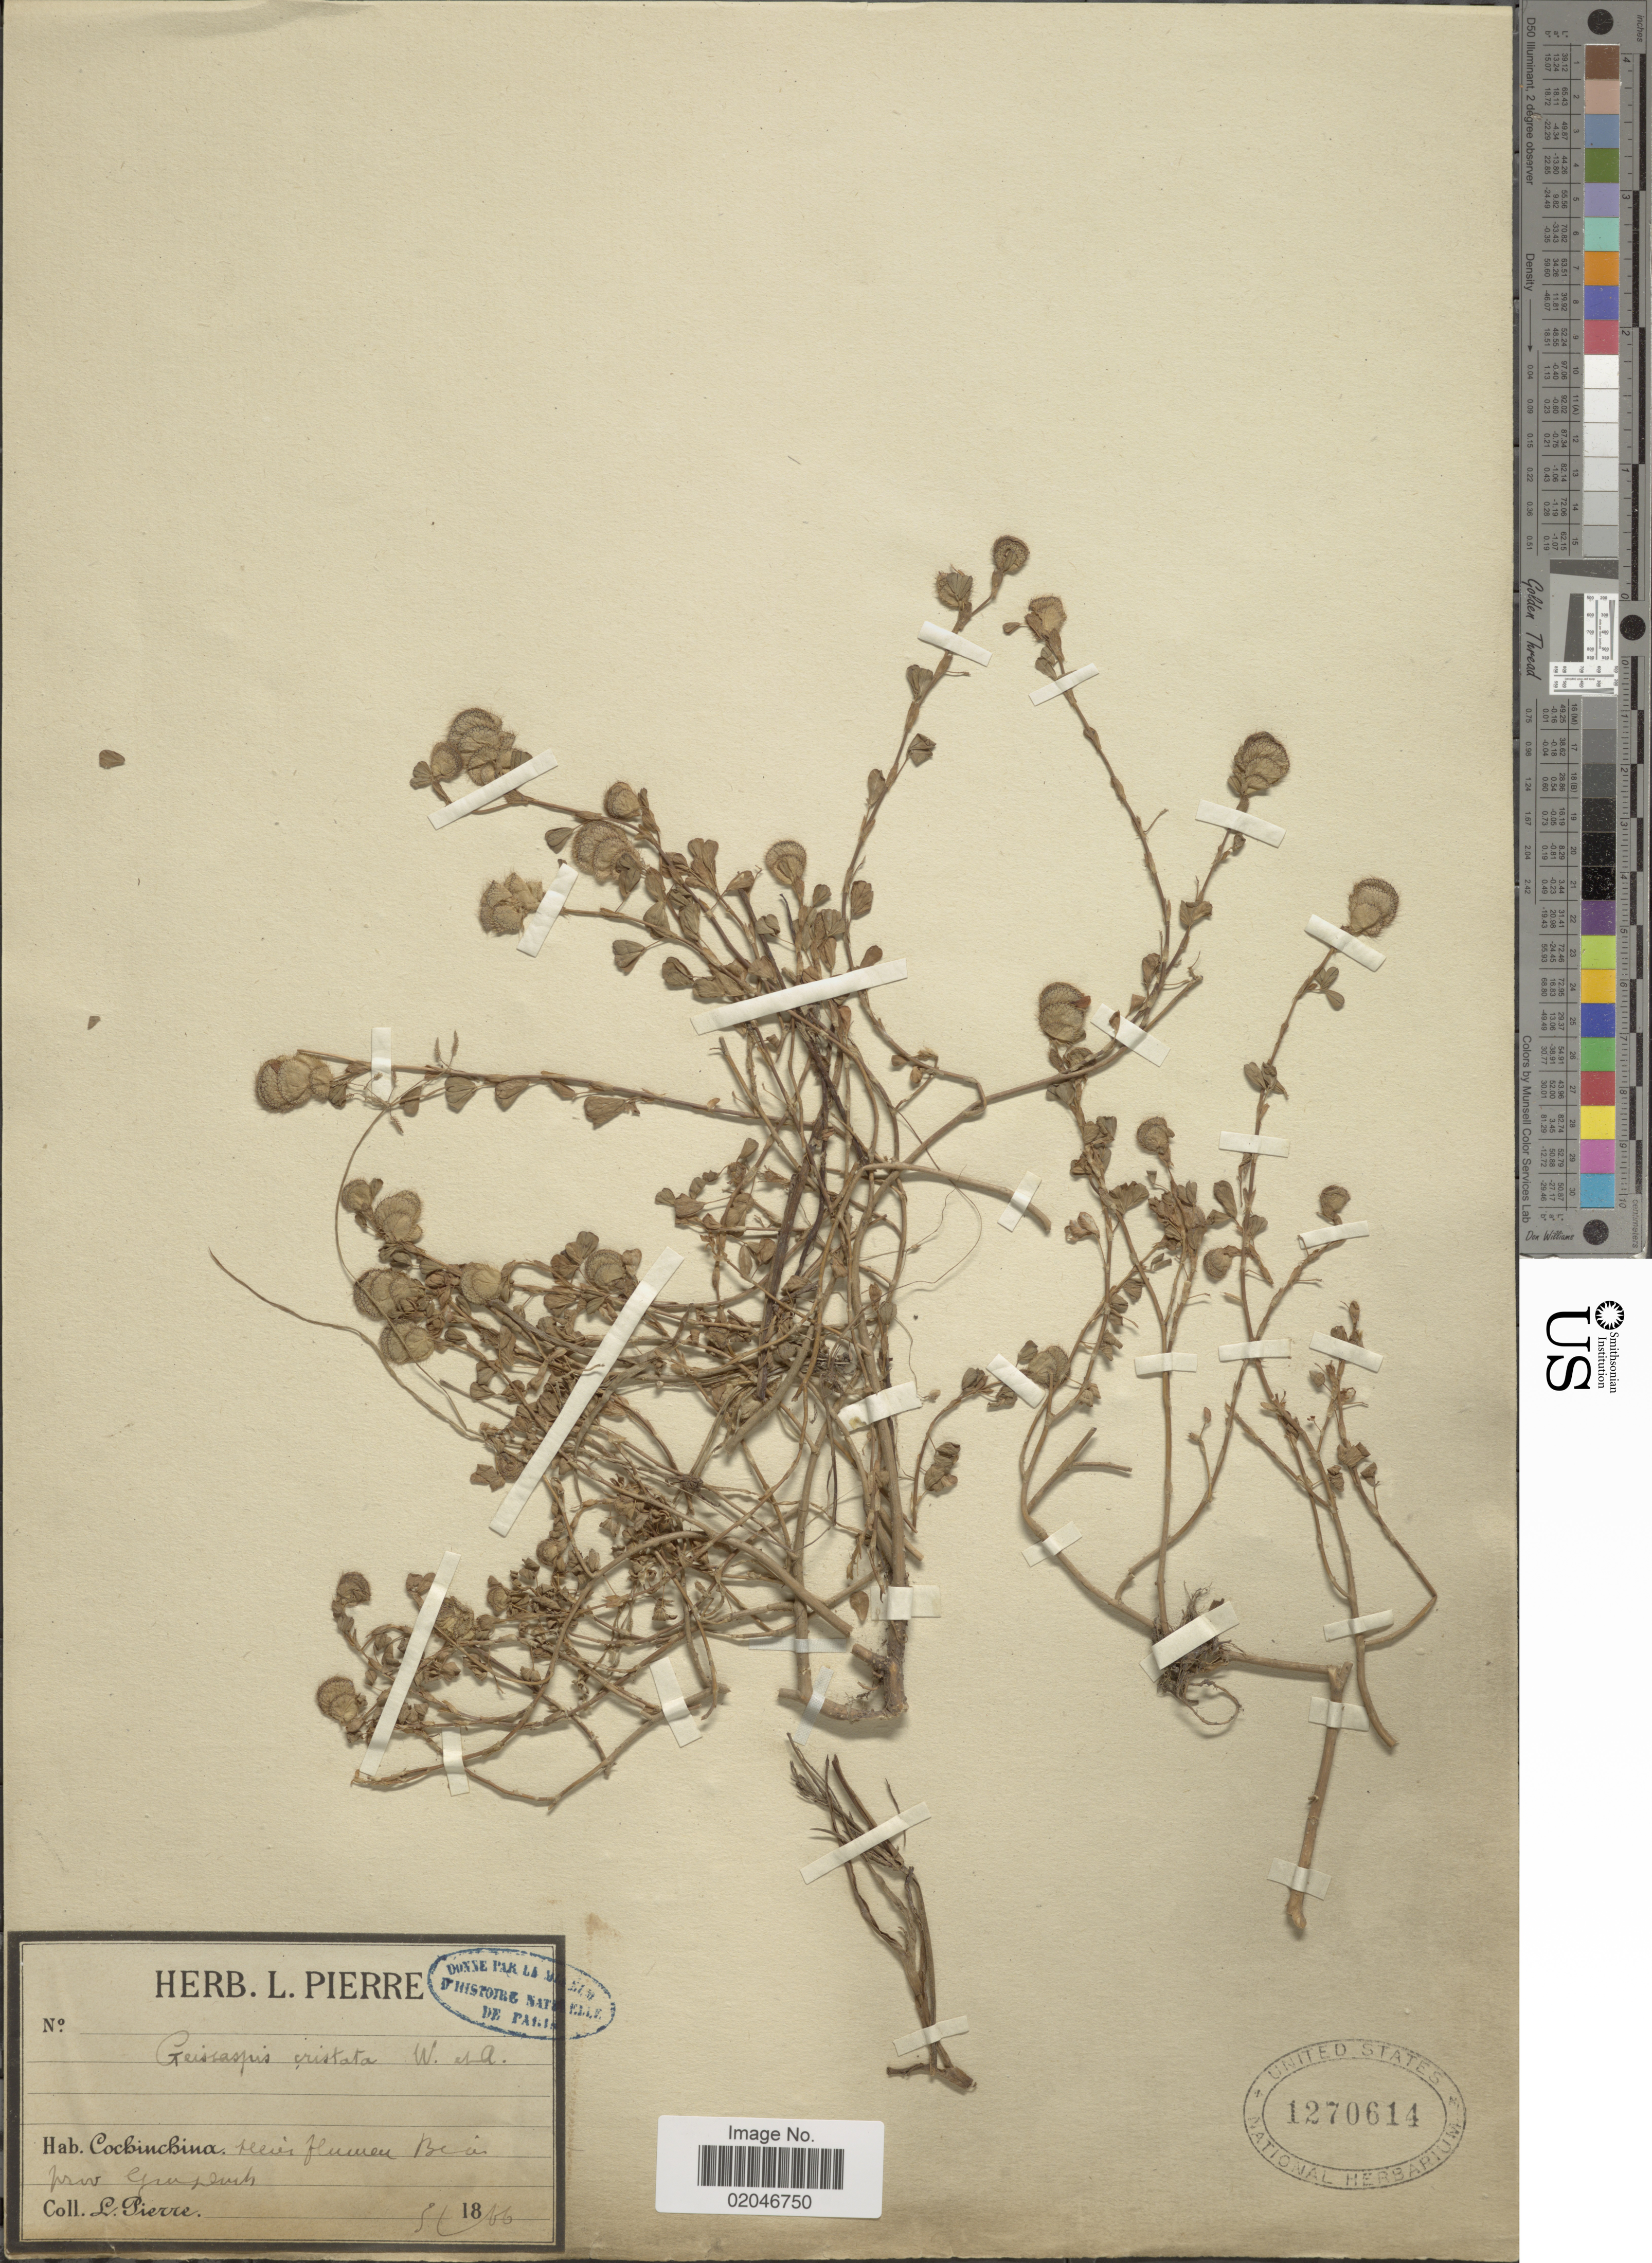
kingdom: Plantae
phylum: Tracheophyta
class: Magnoliopsida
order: Fabales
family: Fabaceae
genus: Geissaspis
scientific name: Geissaspis cristata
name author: Wight & Arn.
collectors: L. Pierre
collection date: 1866-09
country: Vietnam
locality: Cochinchina, secus flumen Be in prov. Ginzenh [interpreted]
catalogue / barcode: US 1270614